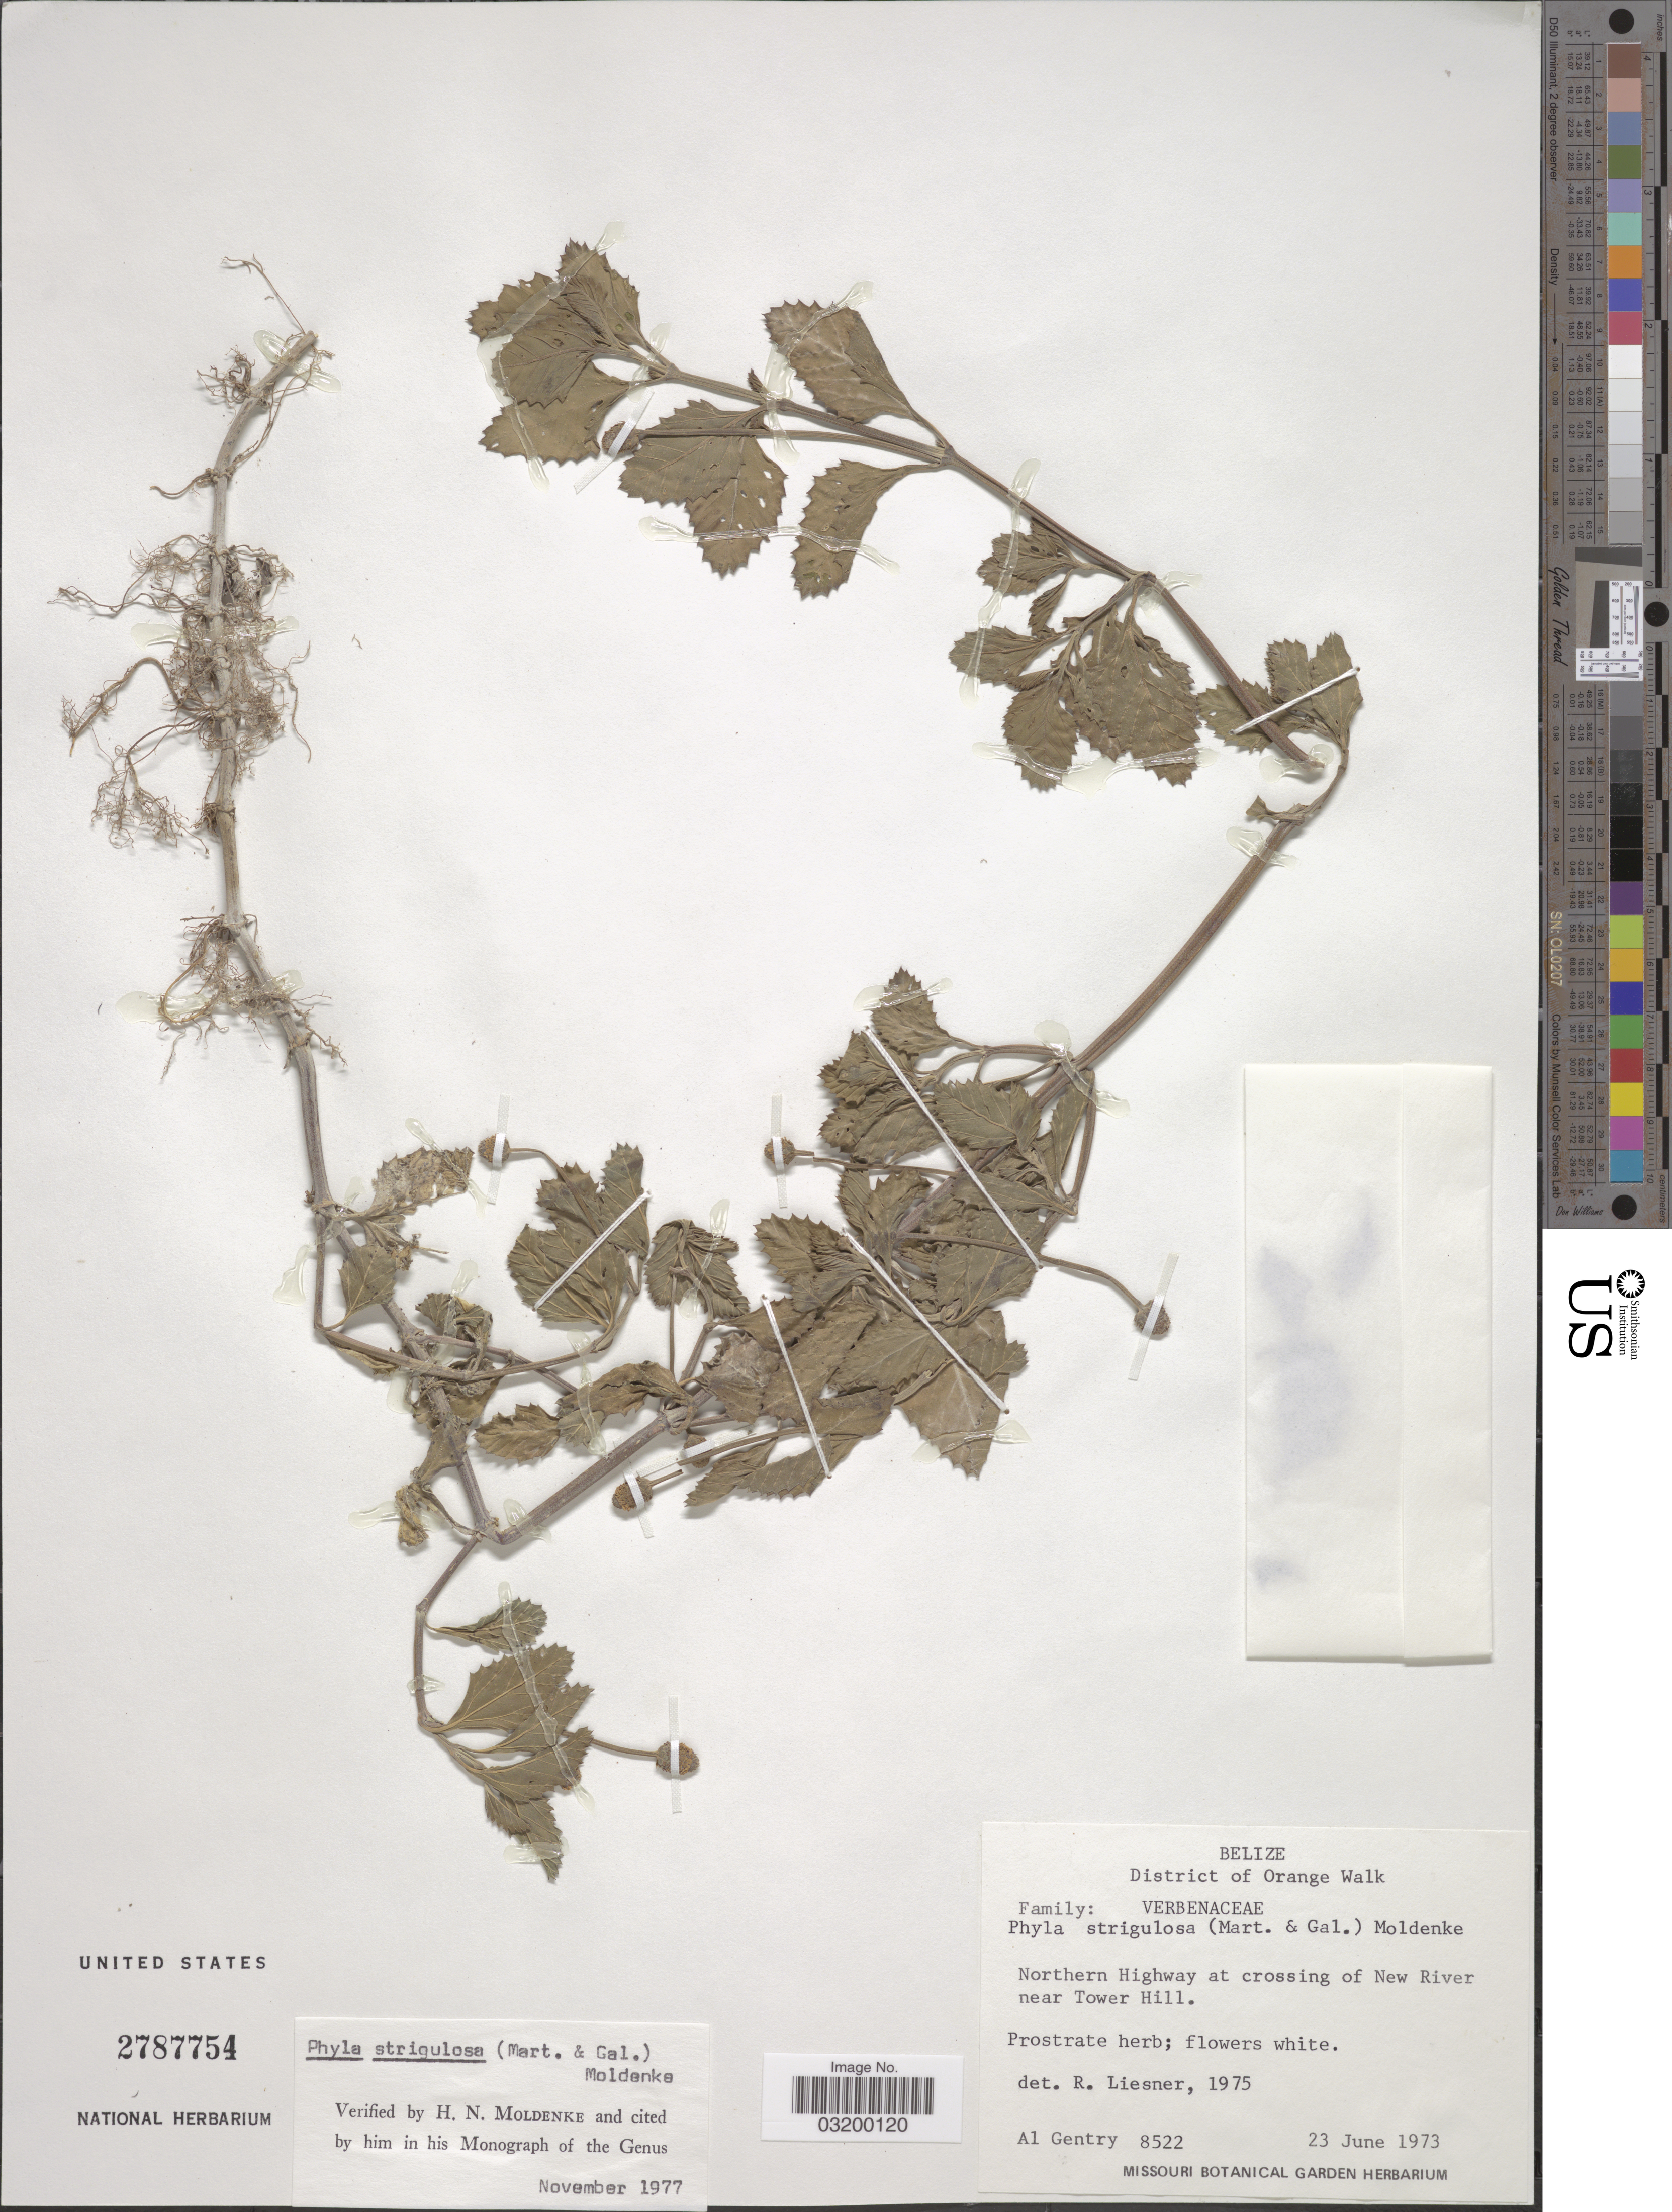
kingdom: Plantae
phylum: Tracheophyta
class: Magnoliopsida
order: Lamiales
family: Verbenaceae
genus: Phyla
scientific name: Phyla strigulosa var. strigulosa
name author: (M. Martens & Galeotti) Moldenke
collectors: A. H. Gentry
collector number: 8522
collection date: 1973-06-23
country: Belize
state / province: Orange Walk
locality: District of Orange Walk. Northern Highway at crossing of New River near Tower Hill.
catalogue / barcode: US 2787754